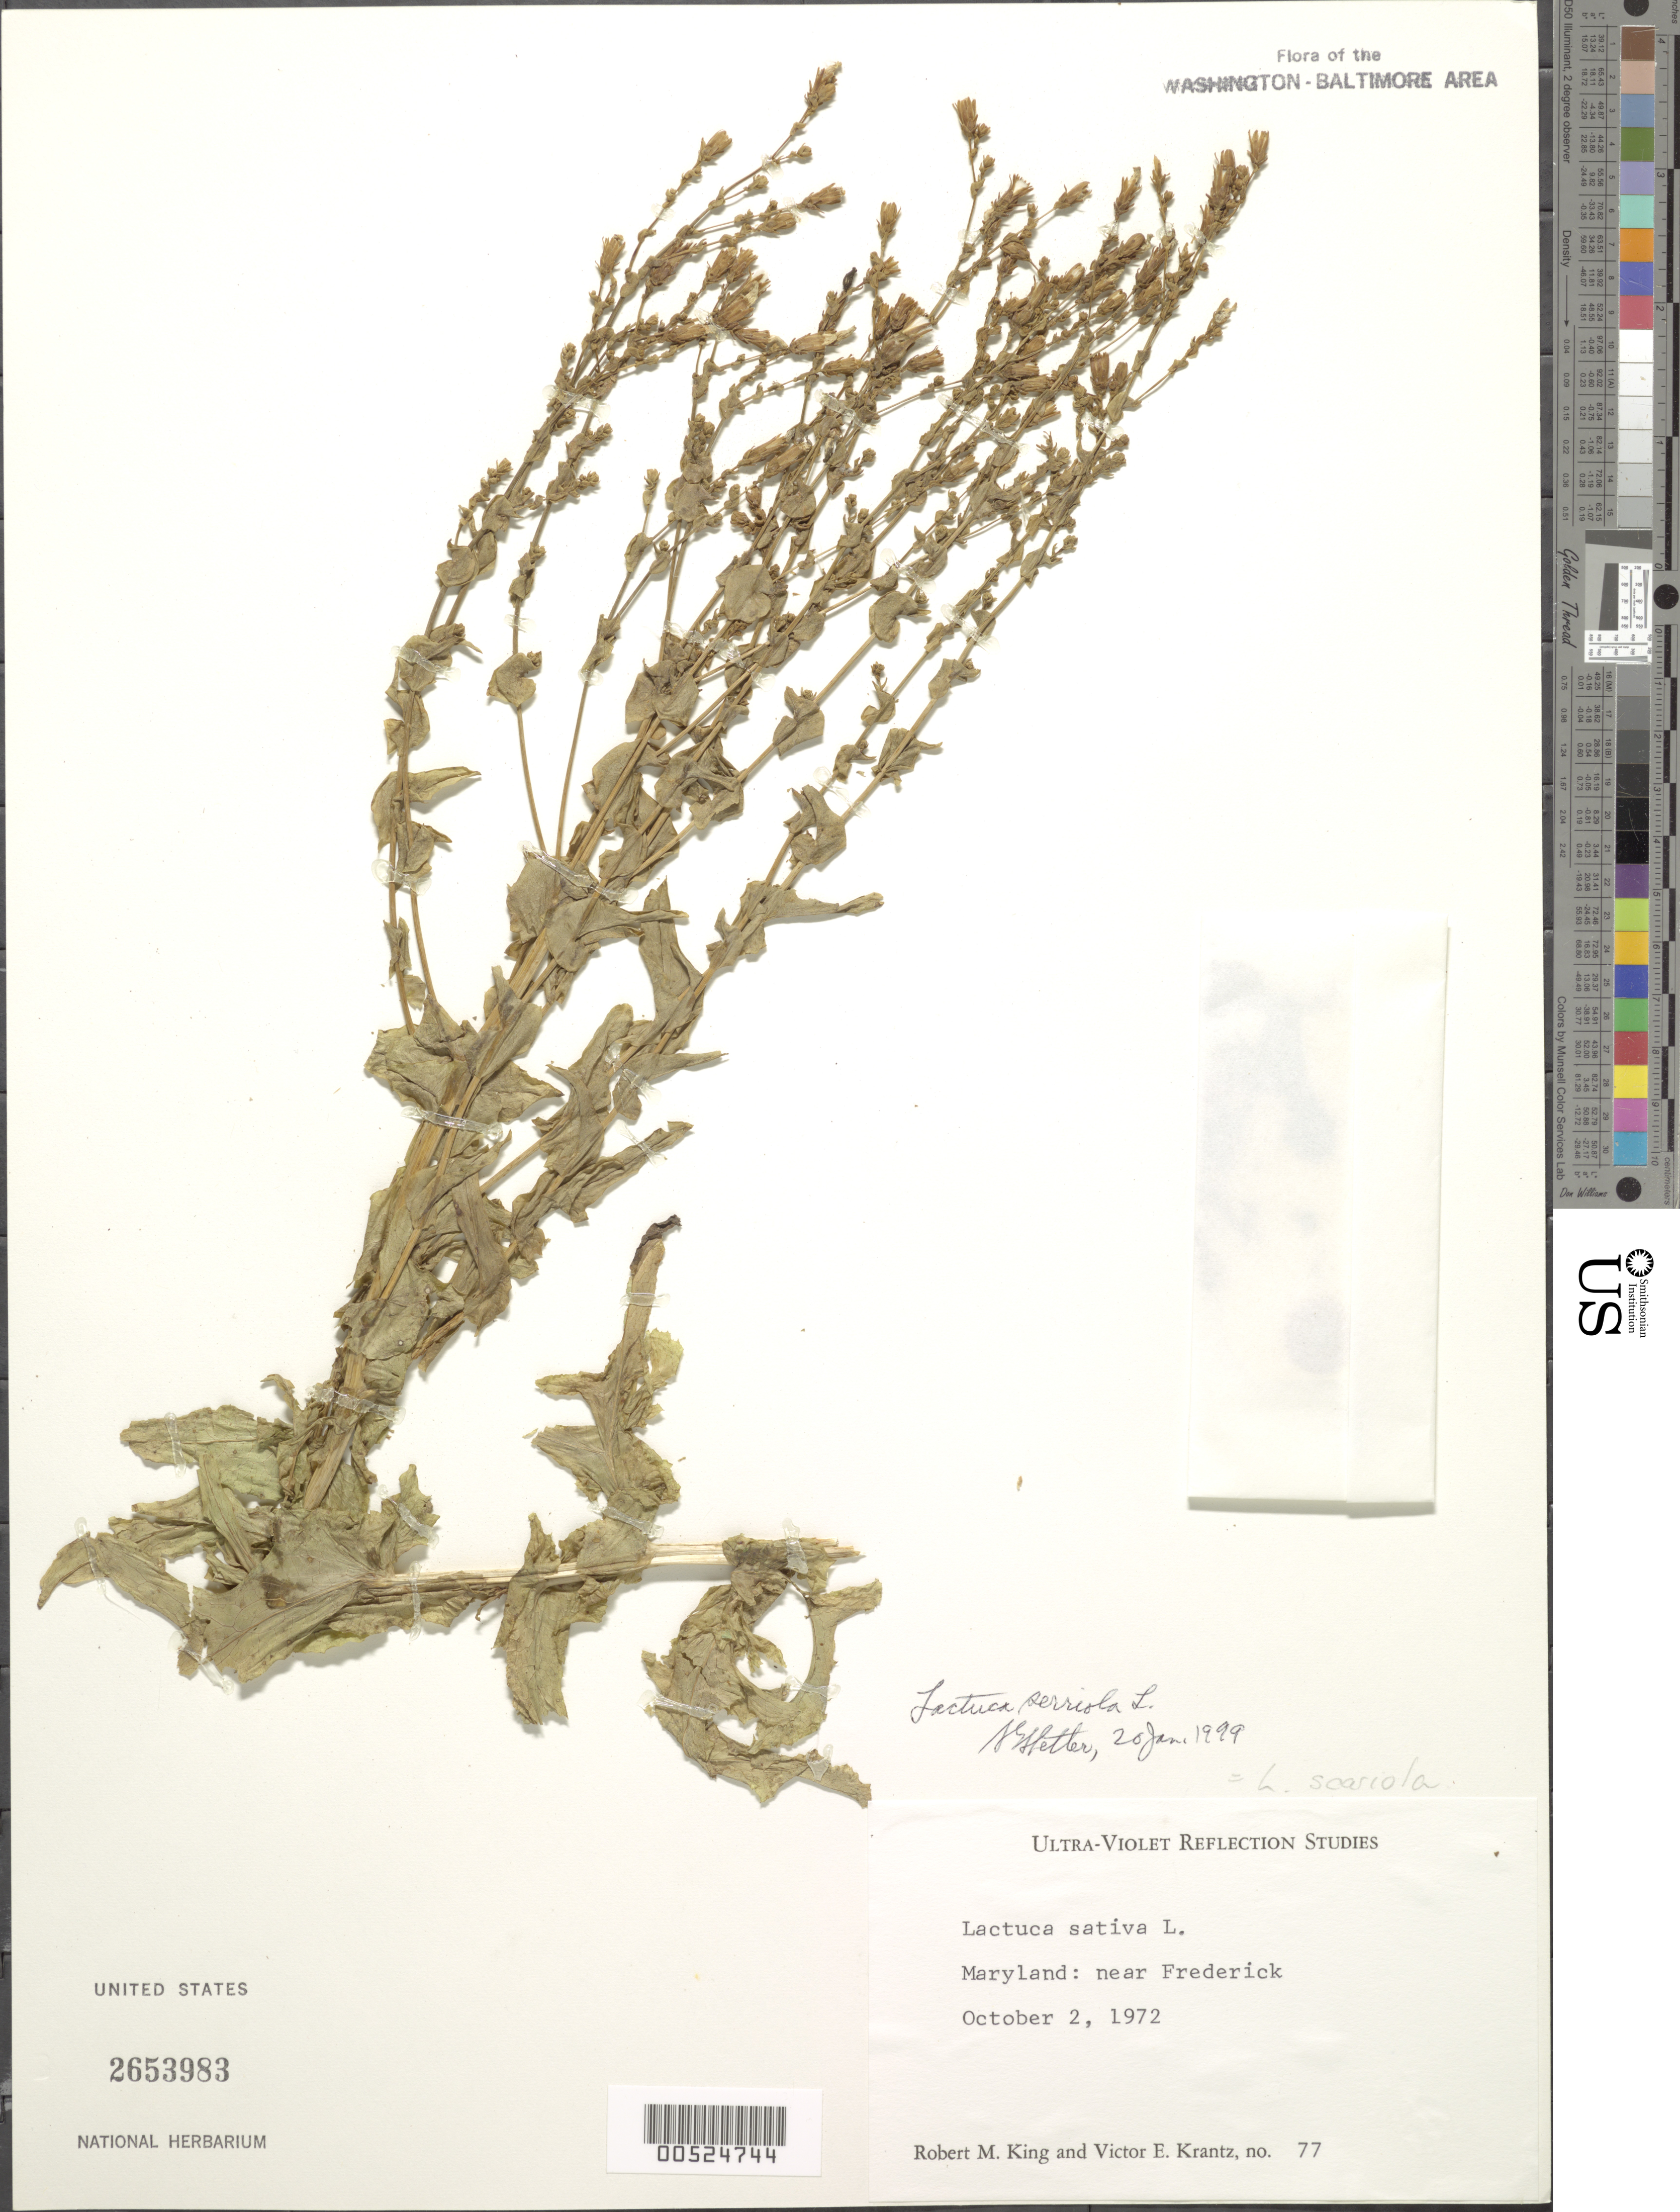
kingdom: Plantae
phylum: Tracheophyta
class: Magnoliopsida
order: Asterales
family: Asteraceae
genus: Lactuca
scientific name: Lactuca serriola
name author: L.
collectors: R. M. King & V. Krantz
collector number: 77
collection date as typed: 02 Oct 1972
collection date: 1972-10-02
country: United States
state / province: Maryland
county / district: Frederick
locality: Frederick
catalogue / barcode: US 2653983